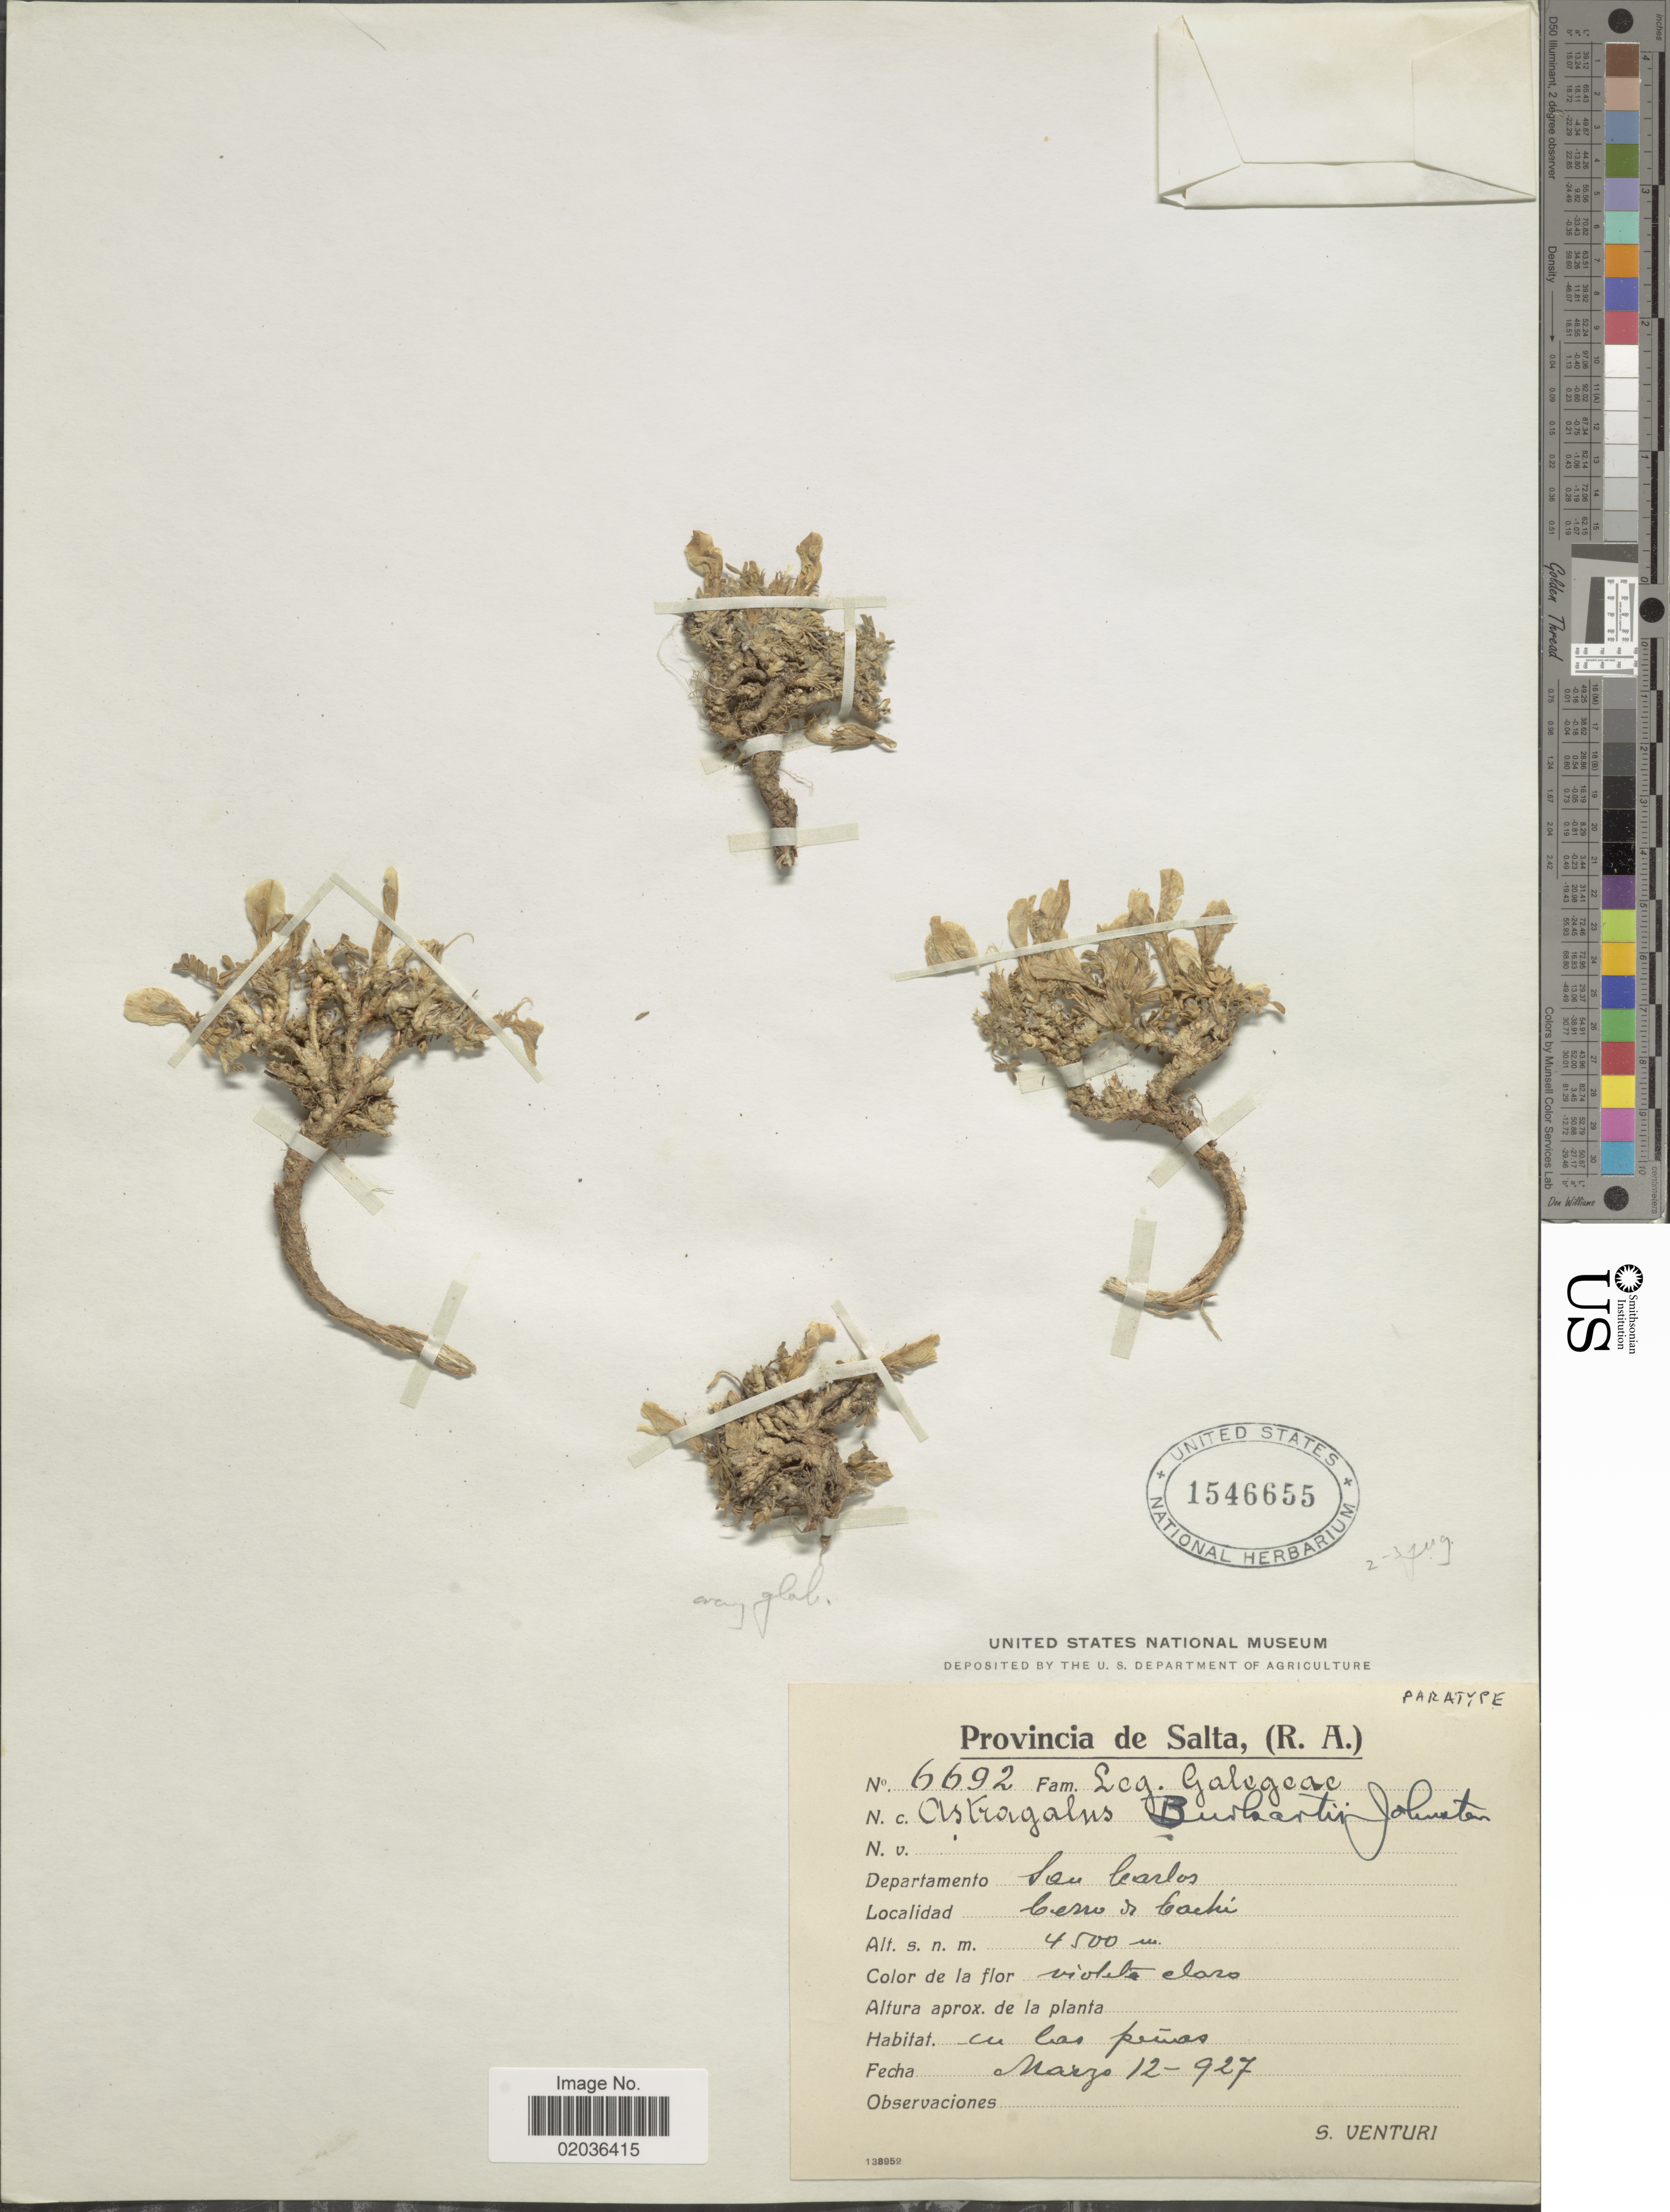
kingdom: Plantae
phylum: Tracheophyta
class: Magnoliopsida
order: Fabales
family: Fabaceae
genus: Astragalus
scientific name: Astragalus burkartii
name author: I.M. Johnst.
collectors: S. Venturi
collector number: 6692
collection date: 1927-03-12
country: Argentina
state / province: Salta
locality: Provencia de Salta, (R. A.). Departamento San Carlos, Cerro de Cachi.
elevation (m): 4500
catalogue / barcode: US 1546655